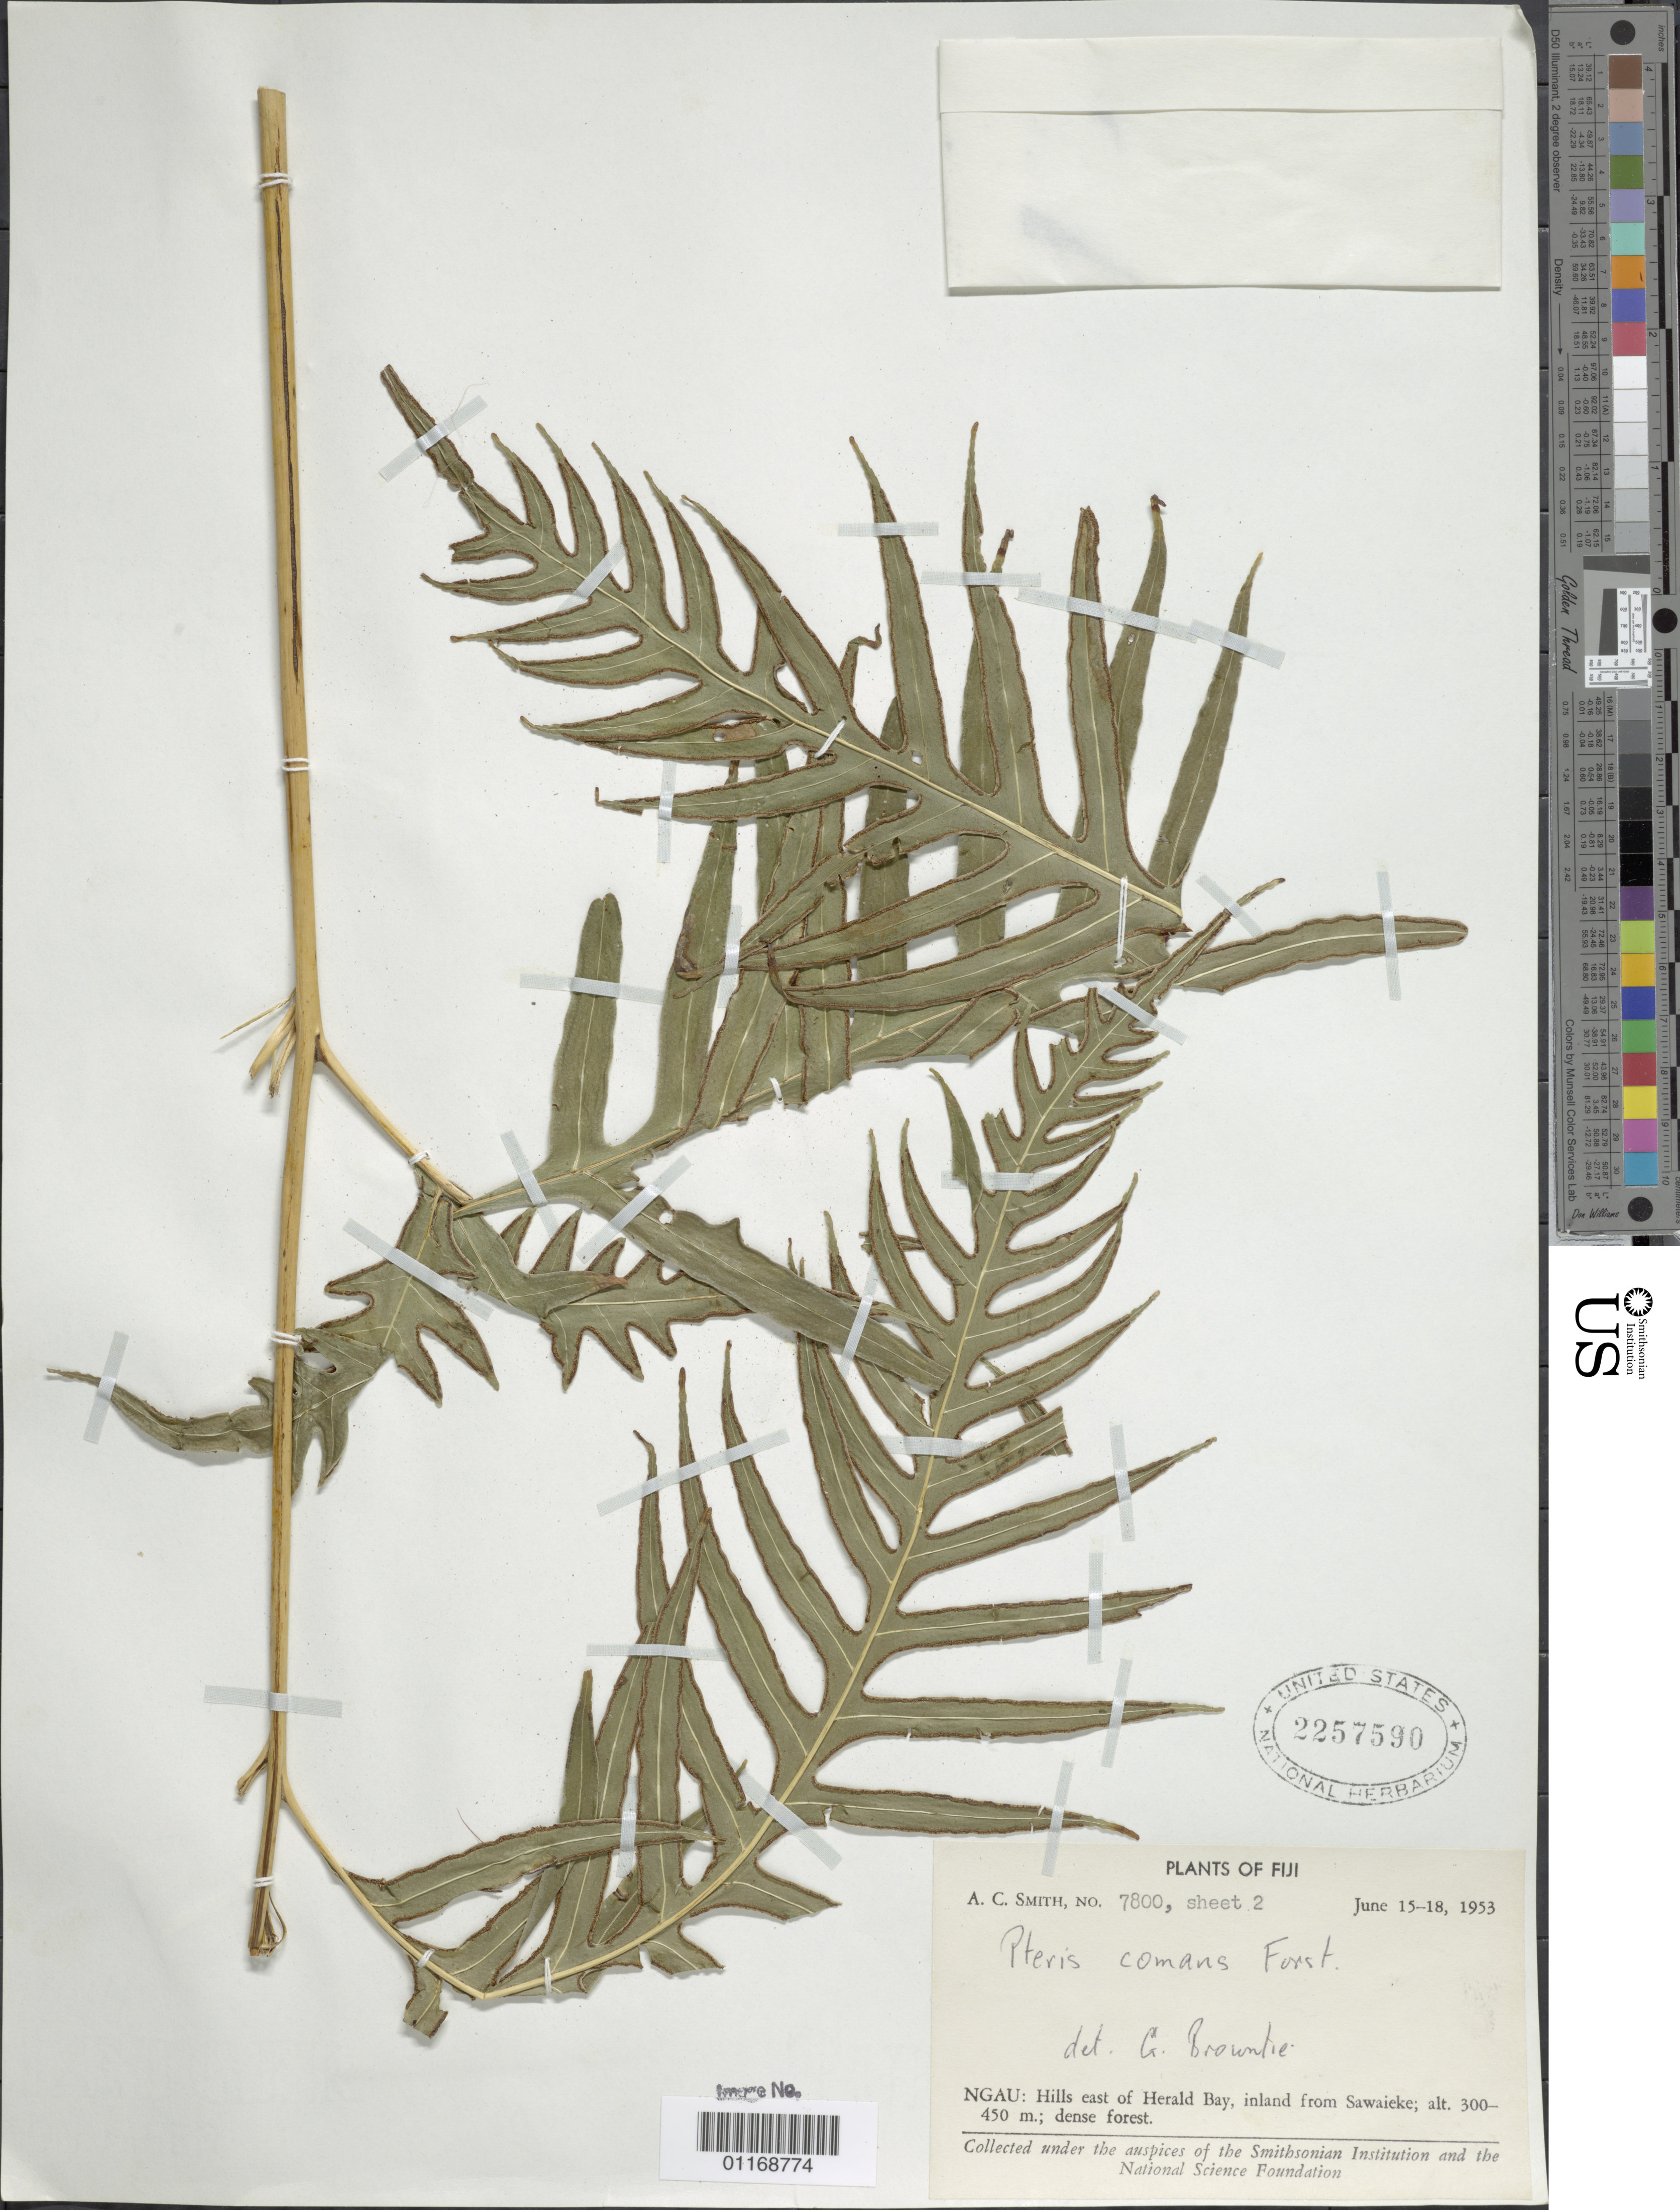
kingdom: Plantae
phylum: Tracheophyta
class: Polypodiopsida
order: Polypodiales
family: Pteridaceae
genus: Pteris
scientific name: Pteris comans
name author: G. Forst.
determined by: Brownlie, G.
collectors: A. C. Smith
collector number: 7800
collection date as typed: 15-18 Jun 1953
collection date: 1953-06-15/1953-06-18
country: Fiji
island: Gau [Ngau]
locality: Ngau, hills e of herald bay, inland from sawaieke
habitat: Dense forest.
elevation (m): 300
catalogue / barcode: US 2257590